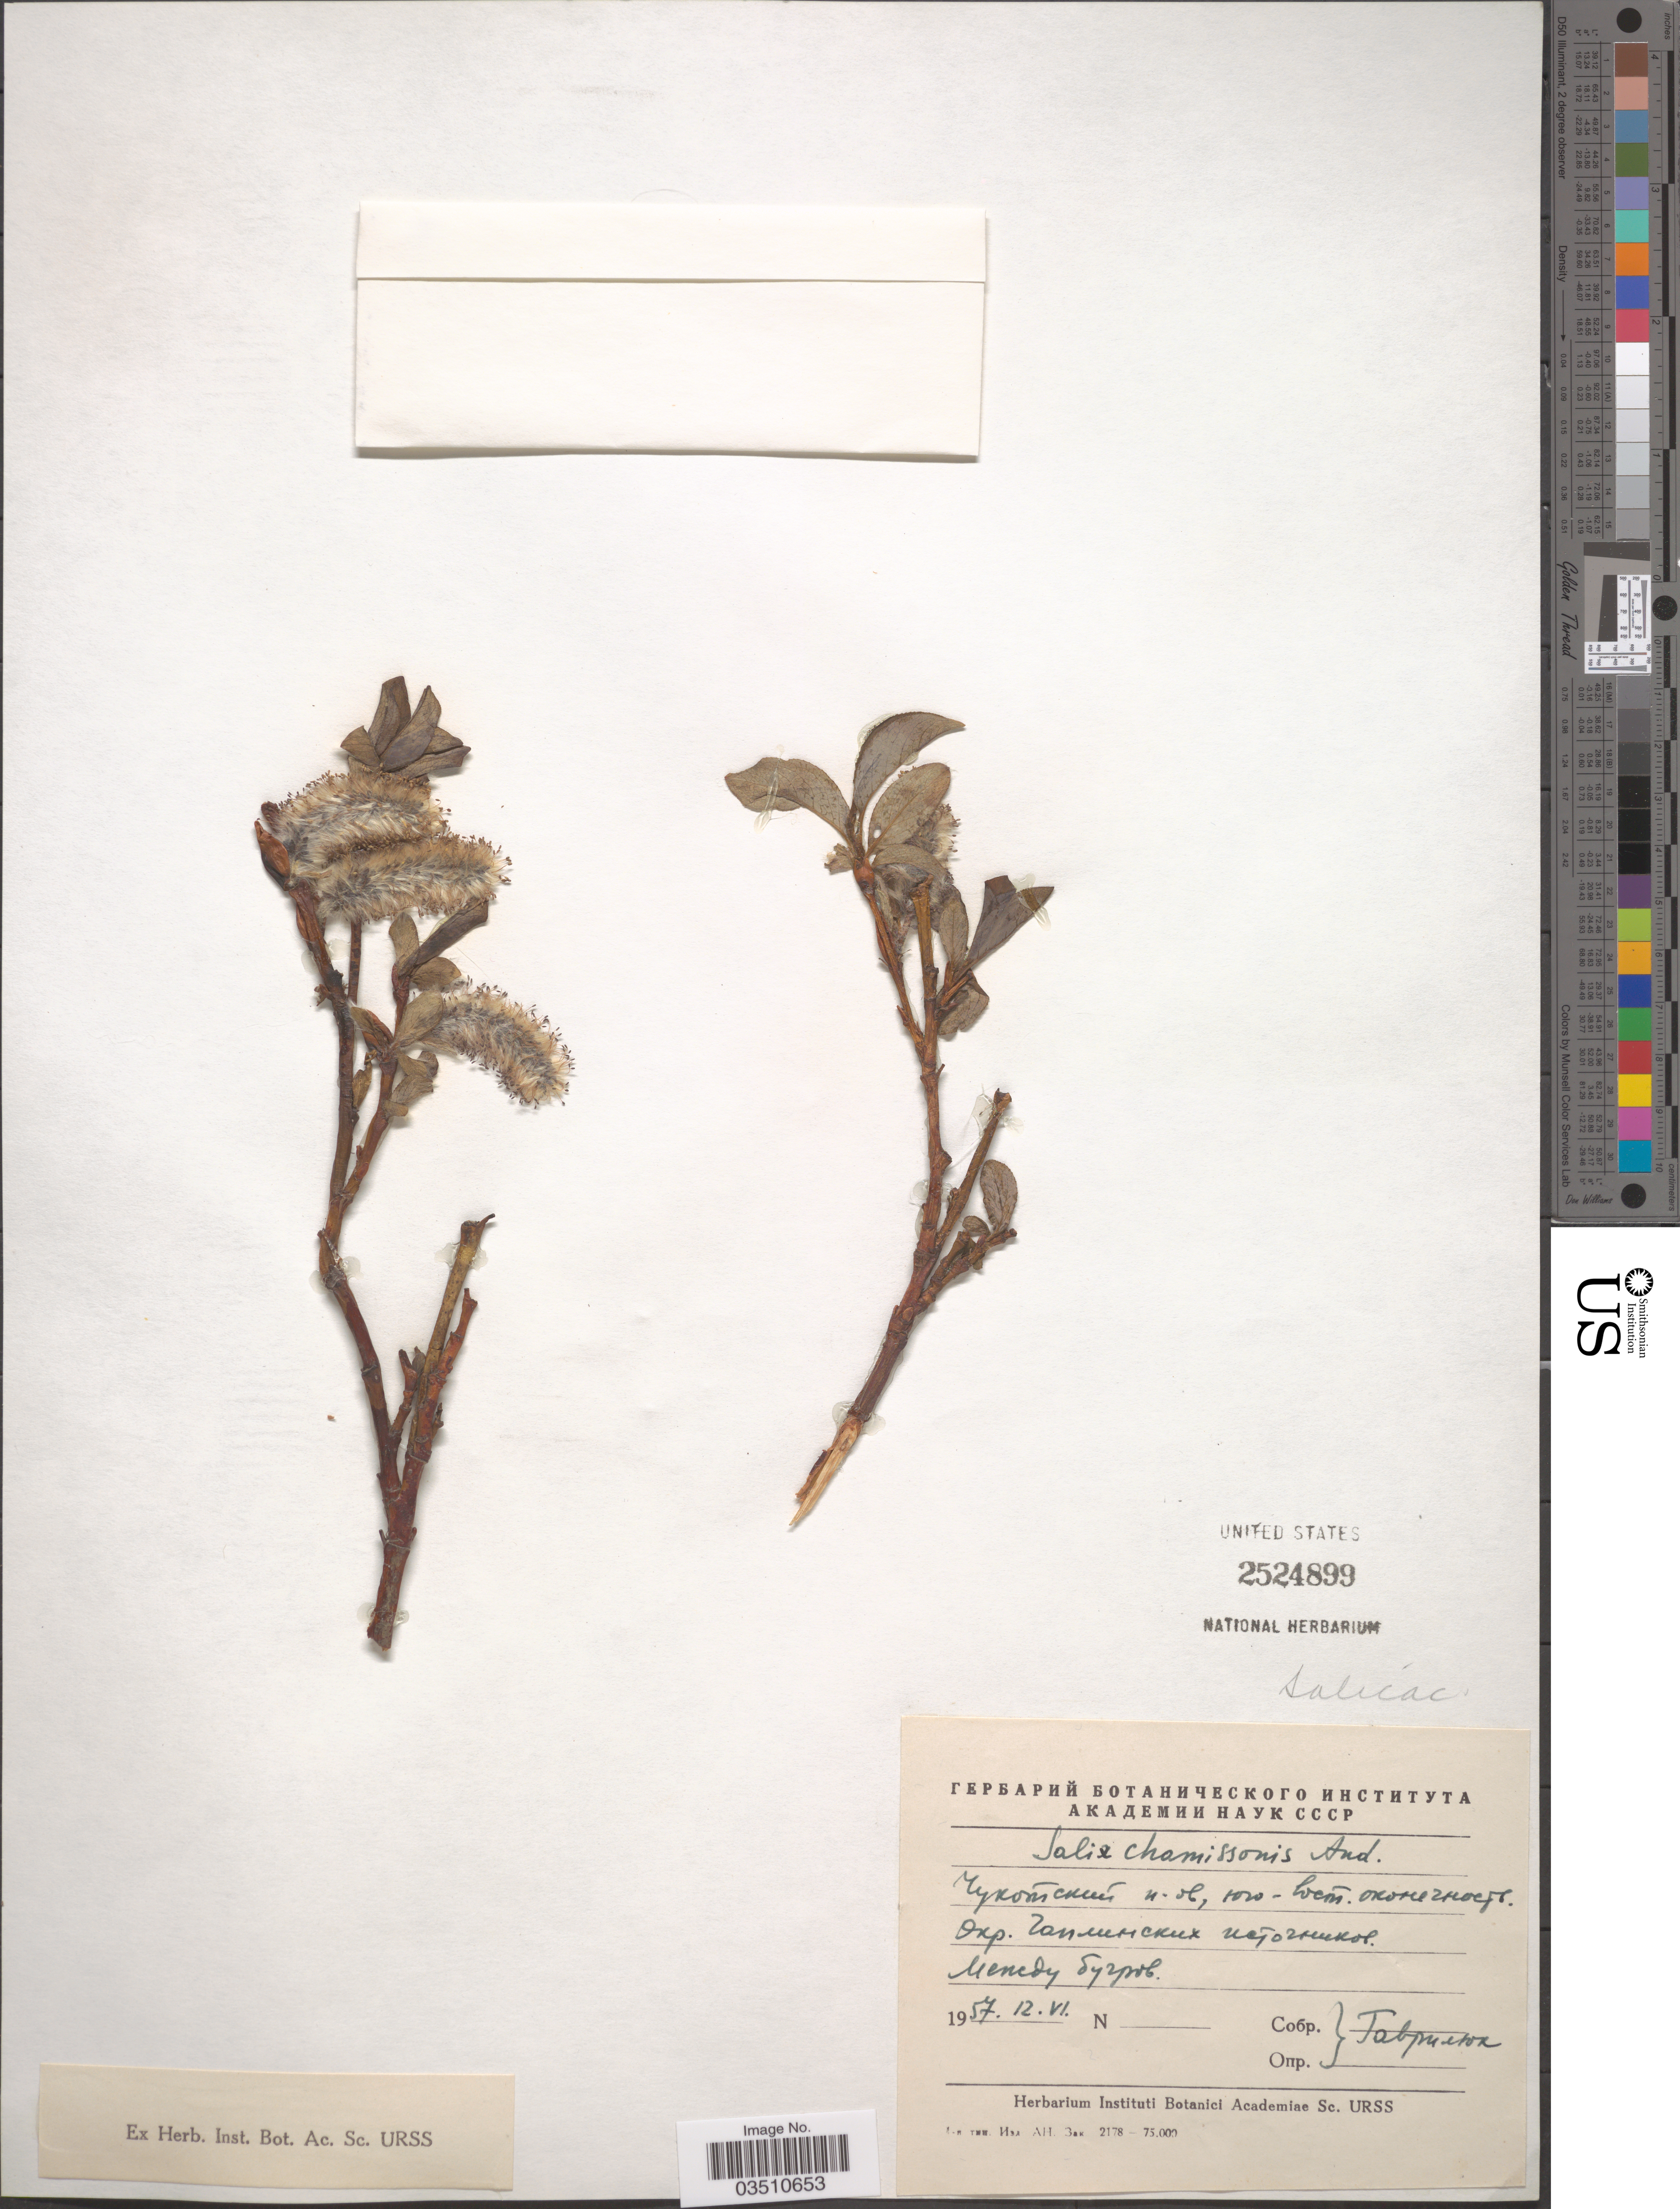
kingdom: Plantae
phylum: Tracheophyta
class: Magnoliopsida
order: Malpighiales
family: Salicaceae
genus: Salix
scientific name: Salix chamissonis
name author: Andersson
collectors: Gavriluk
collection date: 1957-06-12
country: Russian Federation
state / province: Chukotka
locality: Vicinity of Chaplinskie Istochniki.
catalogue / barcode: US 2524899